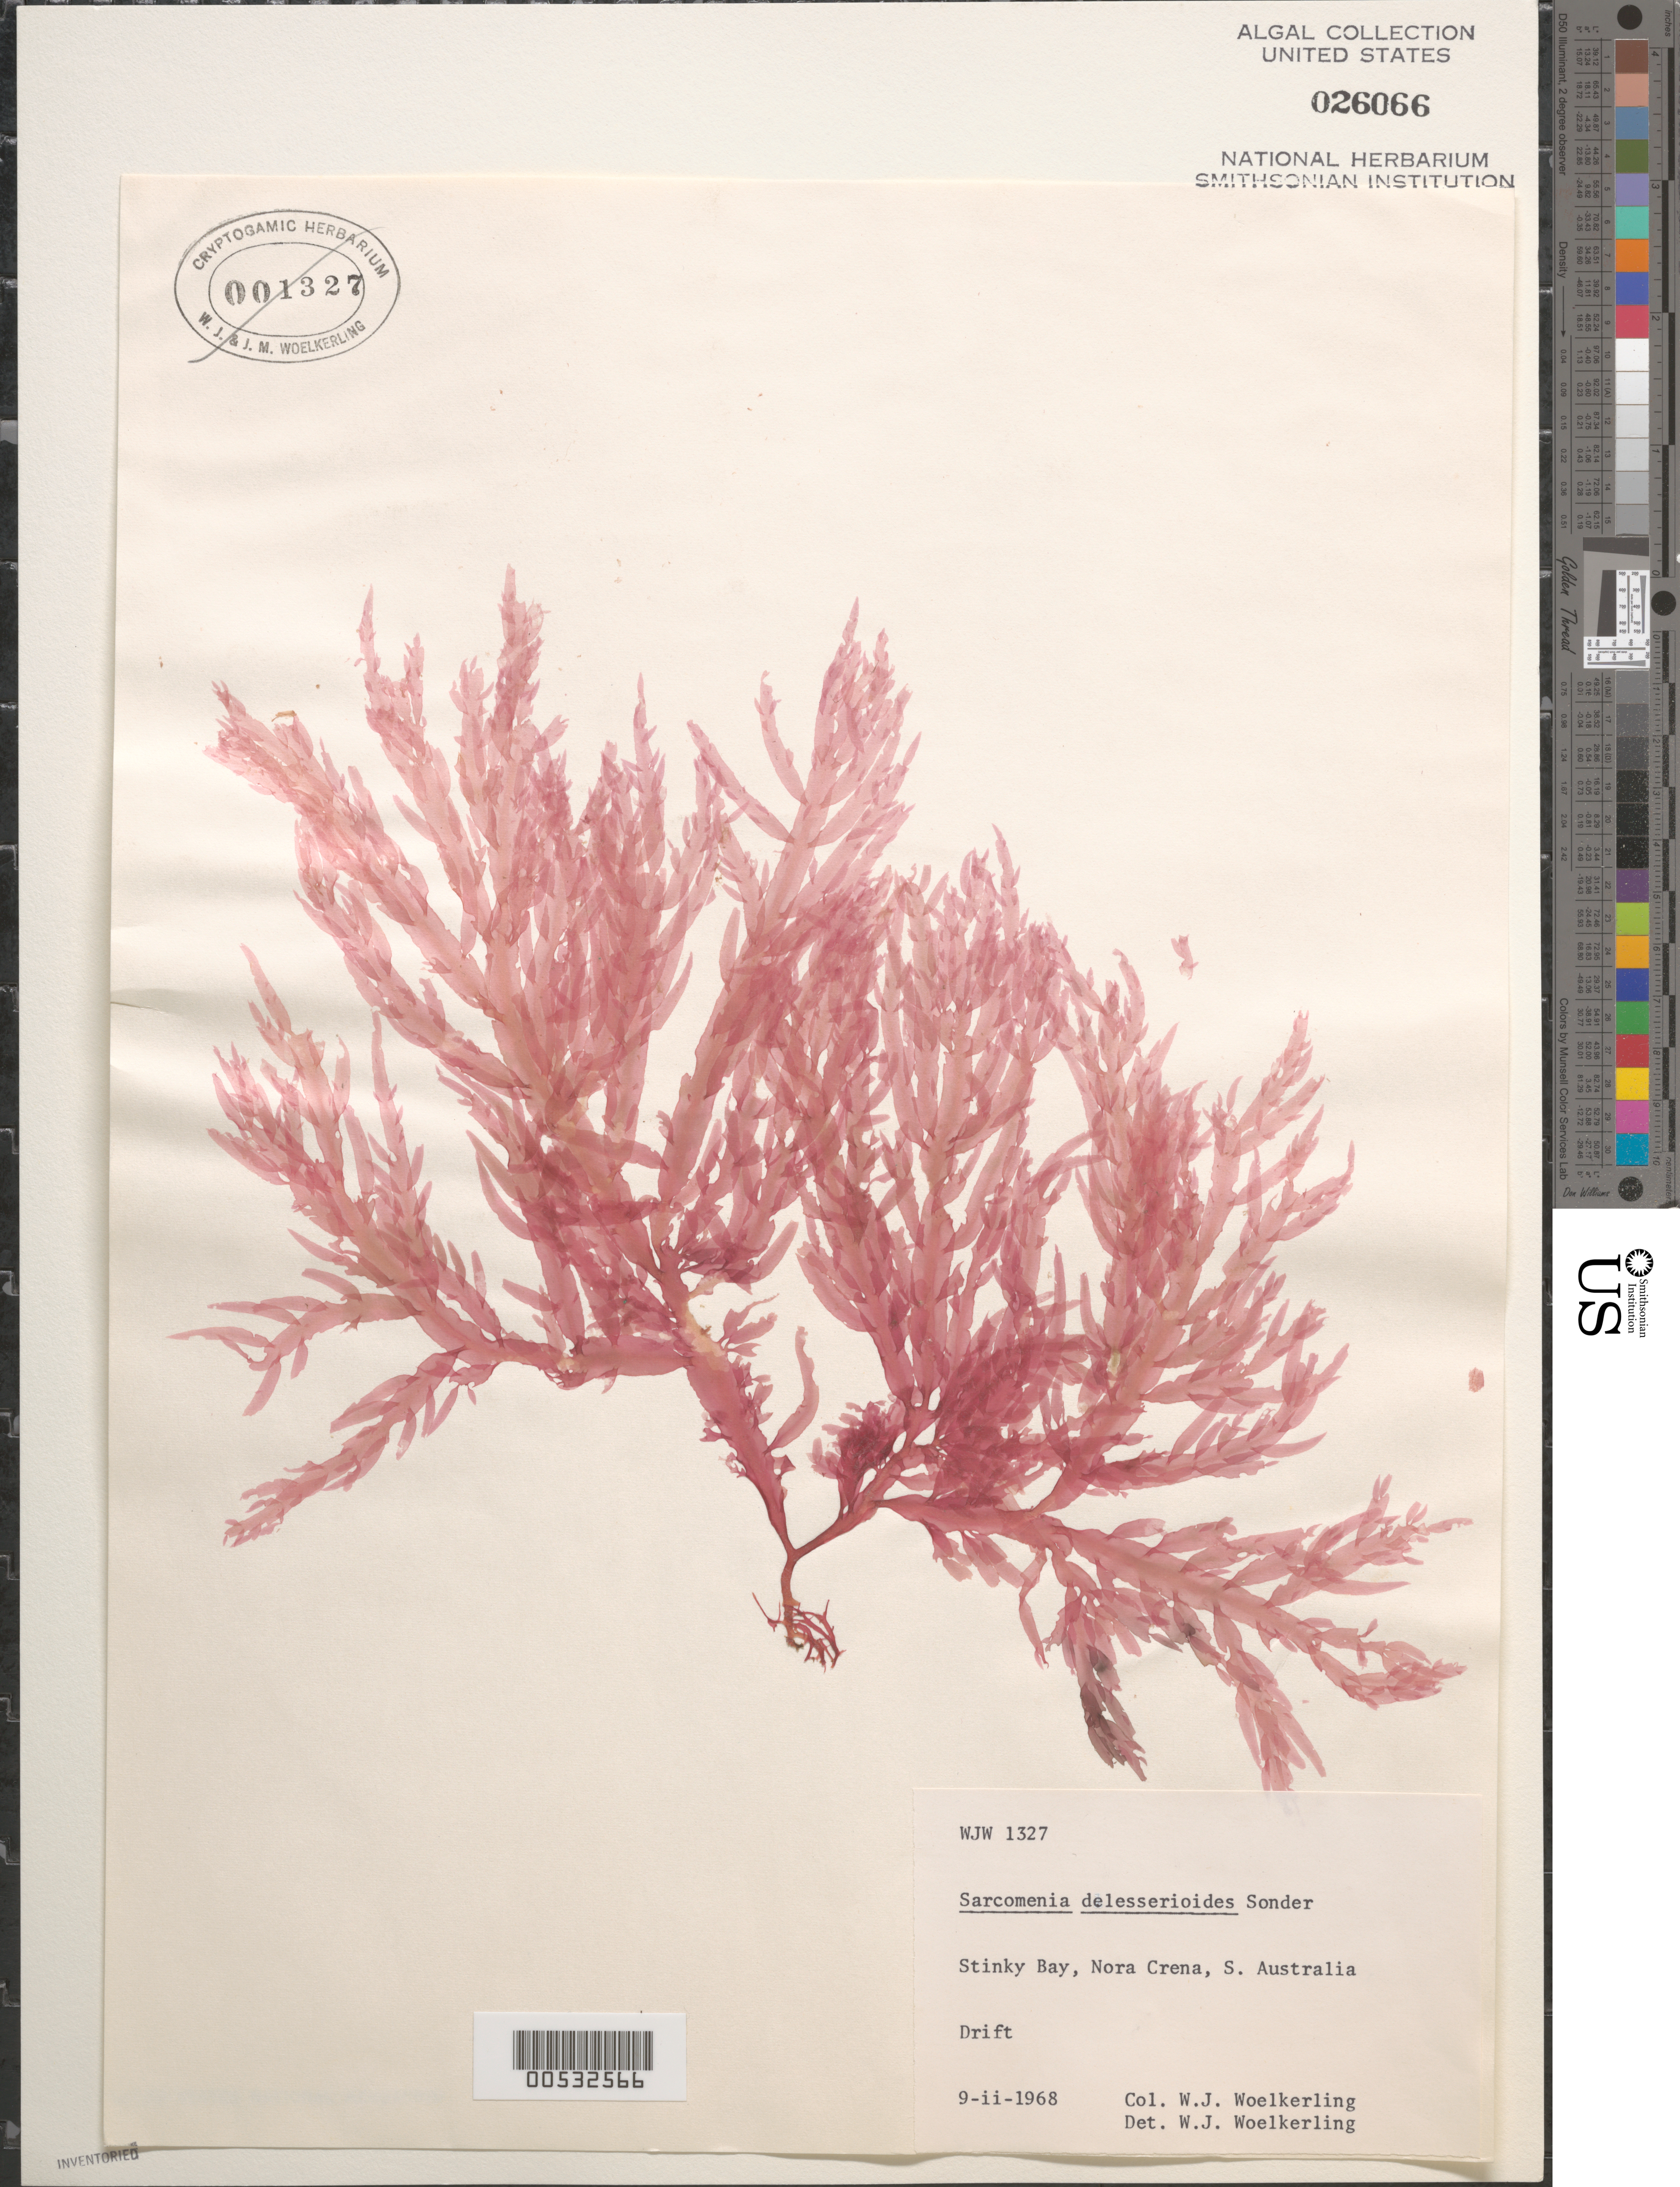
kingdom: Plantae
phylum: Rhodophyta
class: Florideophyceae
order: Ceramiales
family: Sarcomeniaceae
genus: Sarcomenia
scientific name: Sarcomenia delesserioides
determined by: Woelkerling, W. J.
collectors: W. Woelkerling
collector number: WJW 1327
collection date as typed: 09 Feb 1968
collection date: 1968-02-09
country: Australia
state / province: South Australia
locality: Stinky bay, nora creina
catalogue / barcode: US 26066